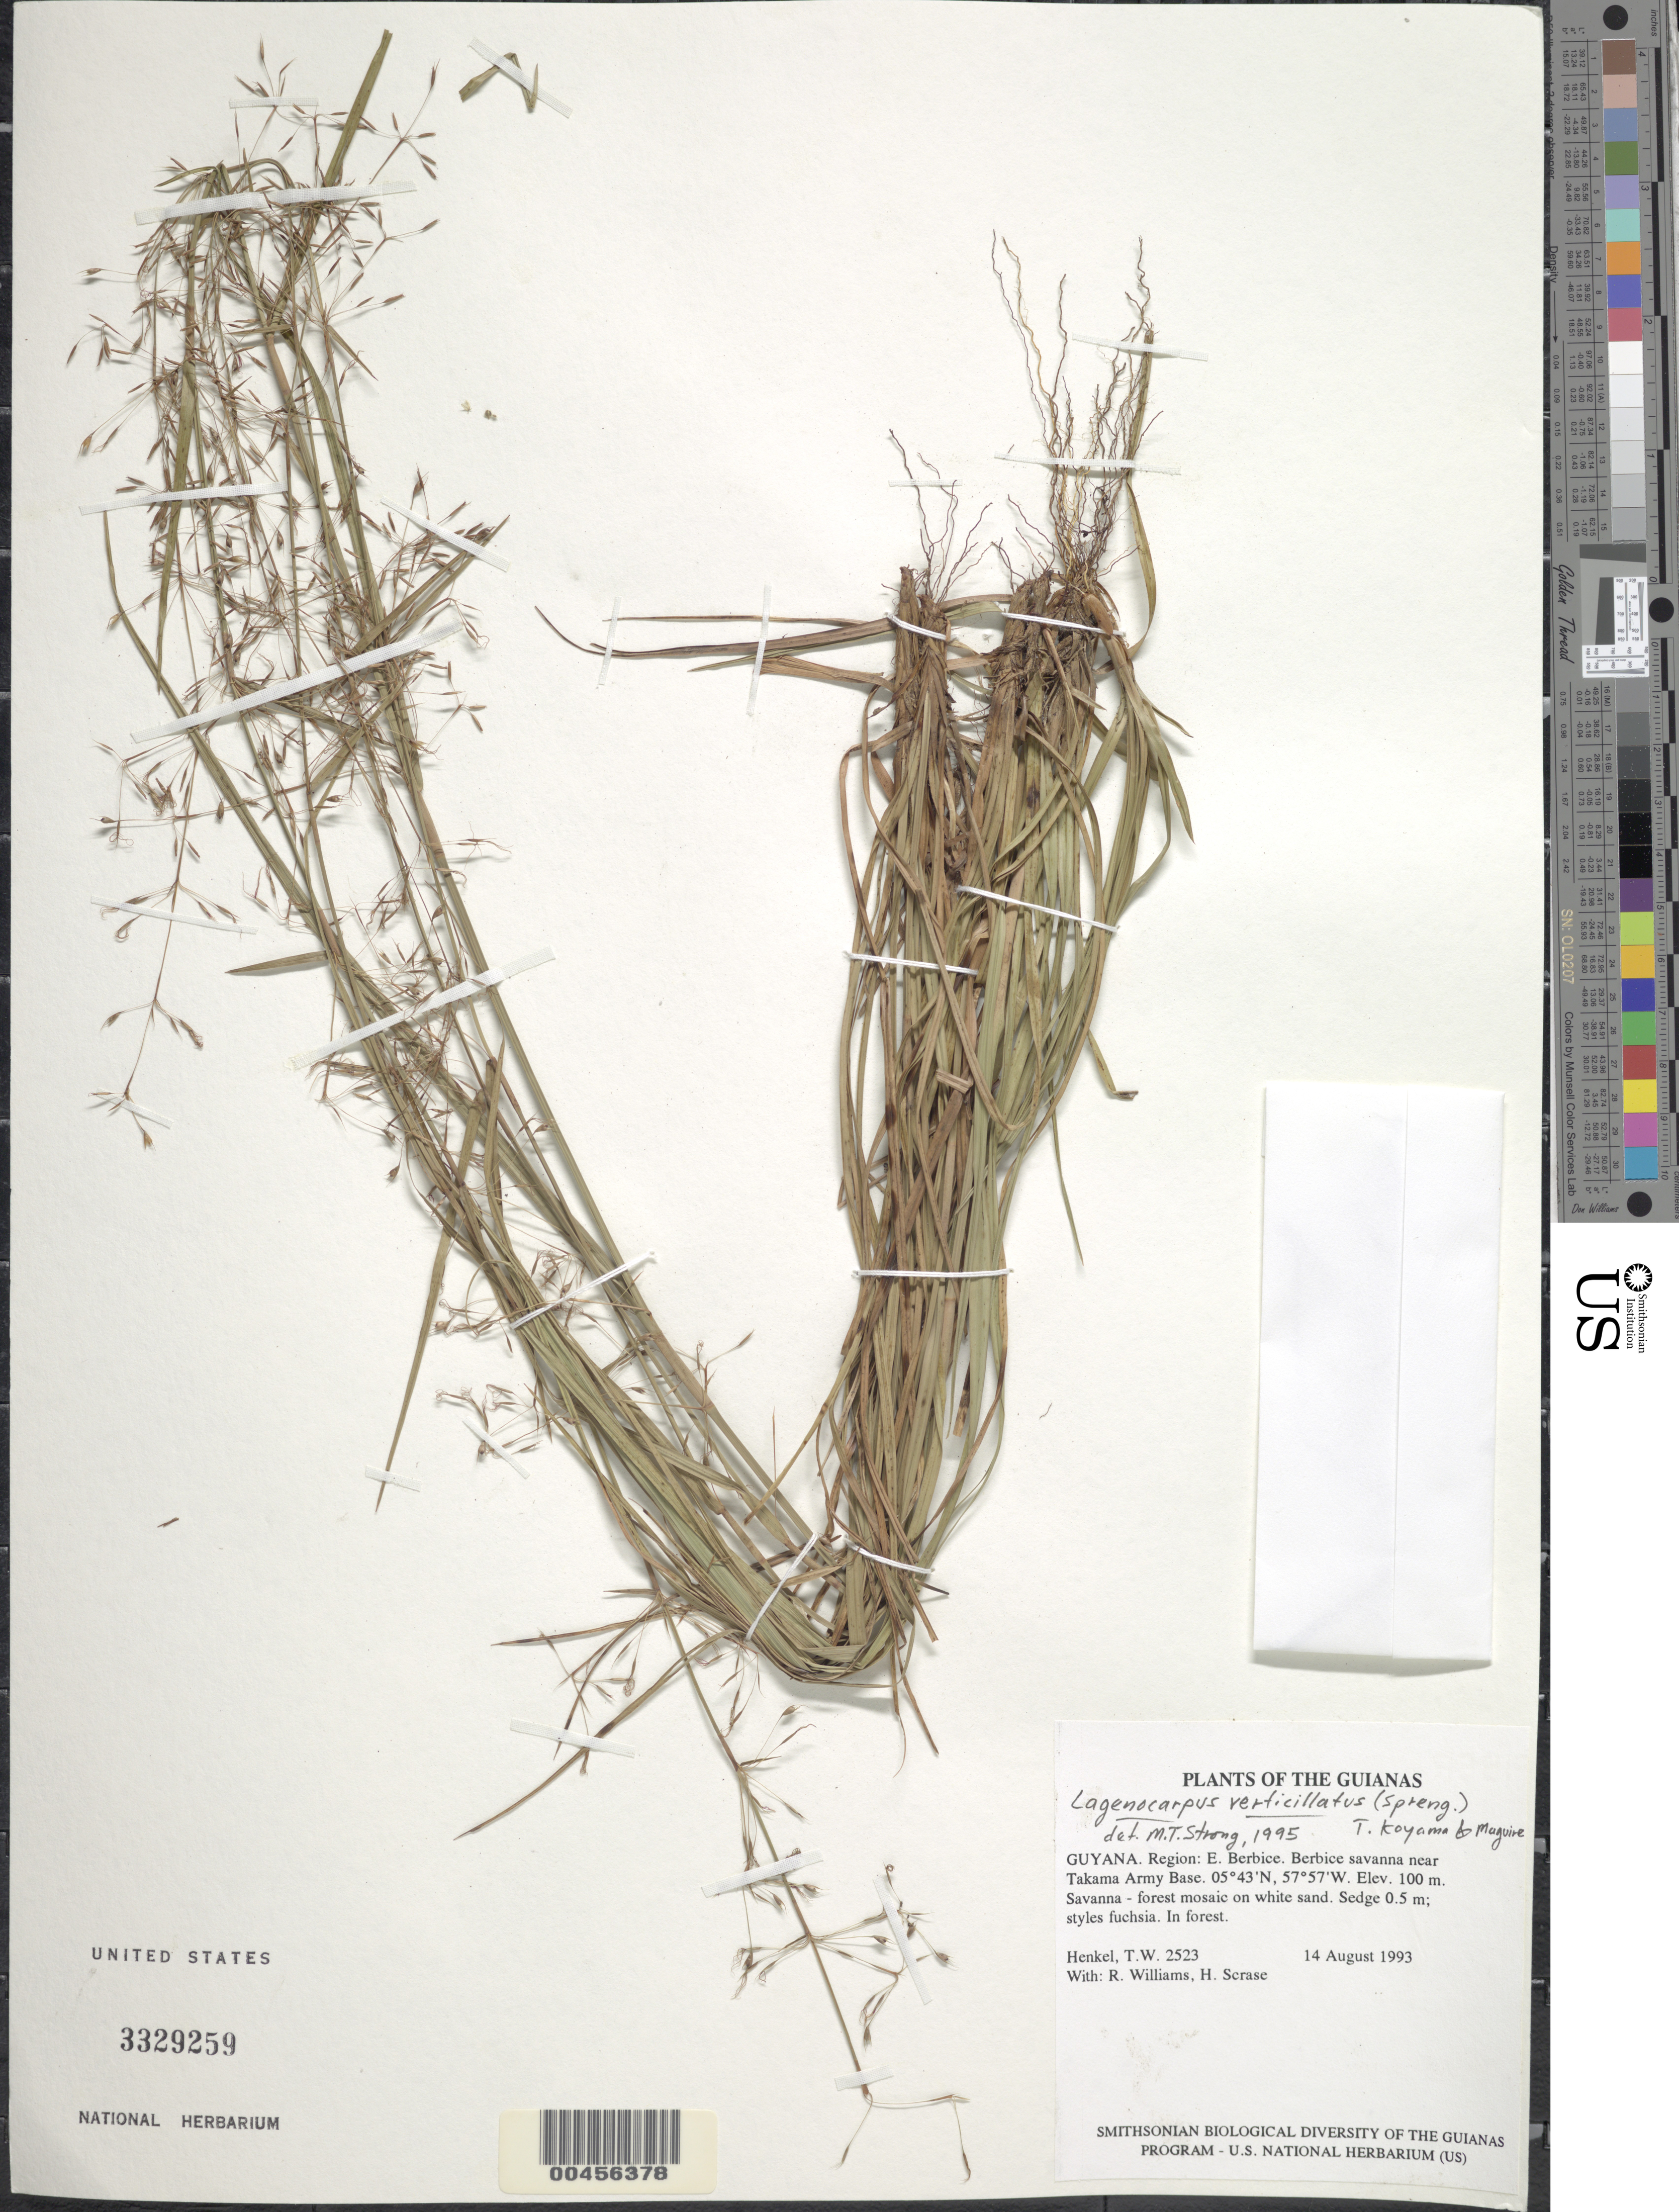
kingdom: Plantae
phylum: Tracheophyta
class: Liliopsida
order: Poales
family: Cyperaceae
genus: Cryptangium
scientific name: Cryptangium verticillatum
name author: (Spreng.) Vitta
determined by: Strong, Mark T., (BOT), Smithsonian Institution - National Museum of Natural History (UNITED STATES)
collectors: T. Henkel, R. Williams & H. Scrase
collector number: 2523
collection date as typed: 14 August 1993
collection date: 1993-08-14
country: Guyana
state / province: U. Demerara-Berbice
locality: Berbice savanna near Takama Army Base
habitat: Savanna - forest mosaic on white sand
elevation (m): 100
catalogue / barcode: US 3329259